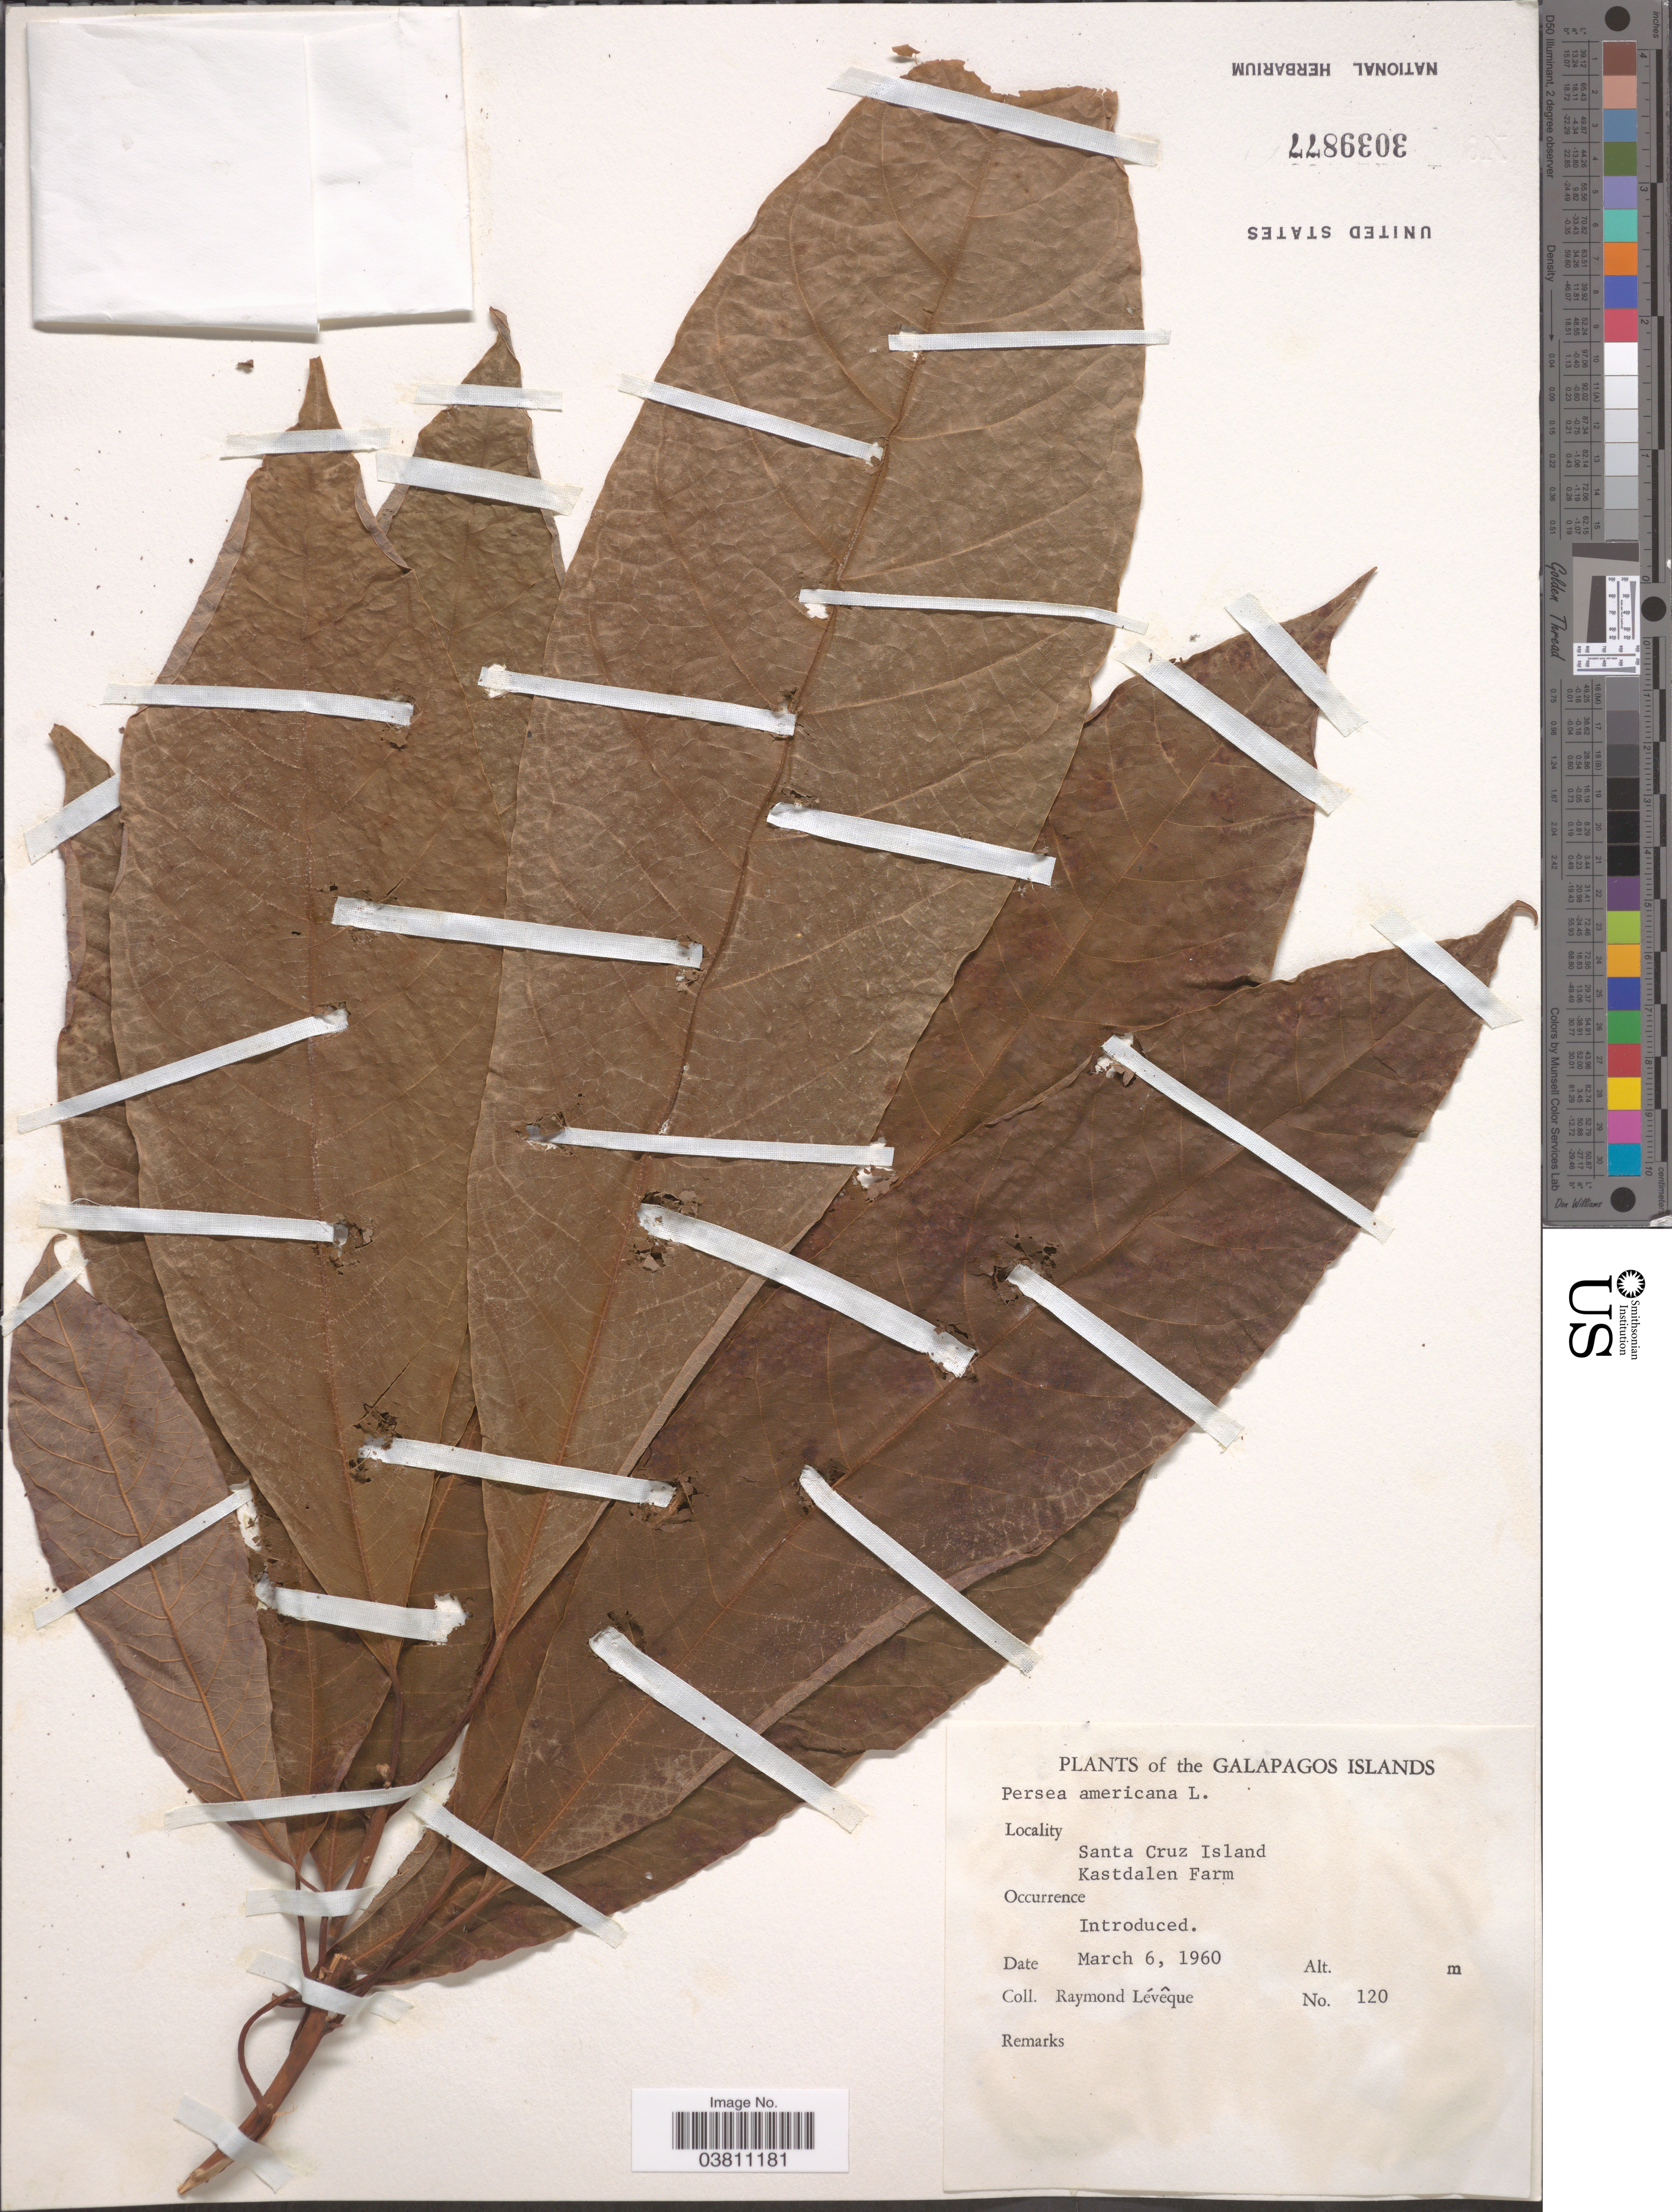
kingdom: Plantae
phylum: Tracheophyta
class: Magnoliopsida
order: Laurales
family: Lauraceae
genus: Persea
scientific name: Persea americana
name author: Mill.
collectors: R. Lévêque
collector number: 120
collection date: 1960-03-06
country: Ecuador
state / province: Colón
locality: Galapagos Islands. Santa Cruz Island. Kastdalen Farm.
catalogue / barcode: US 3039877